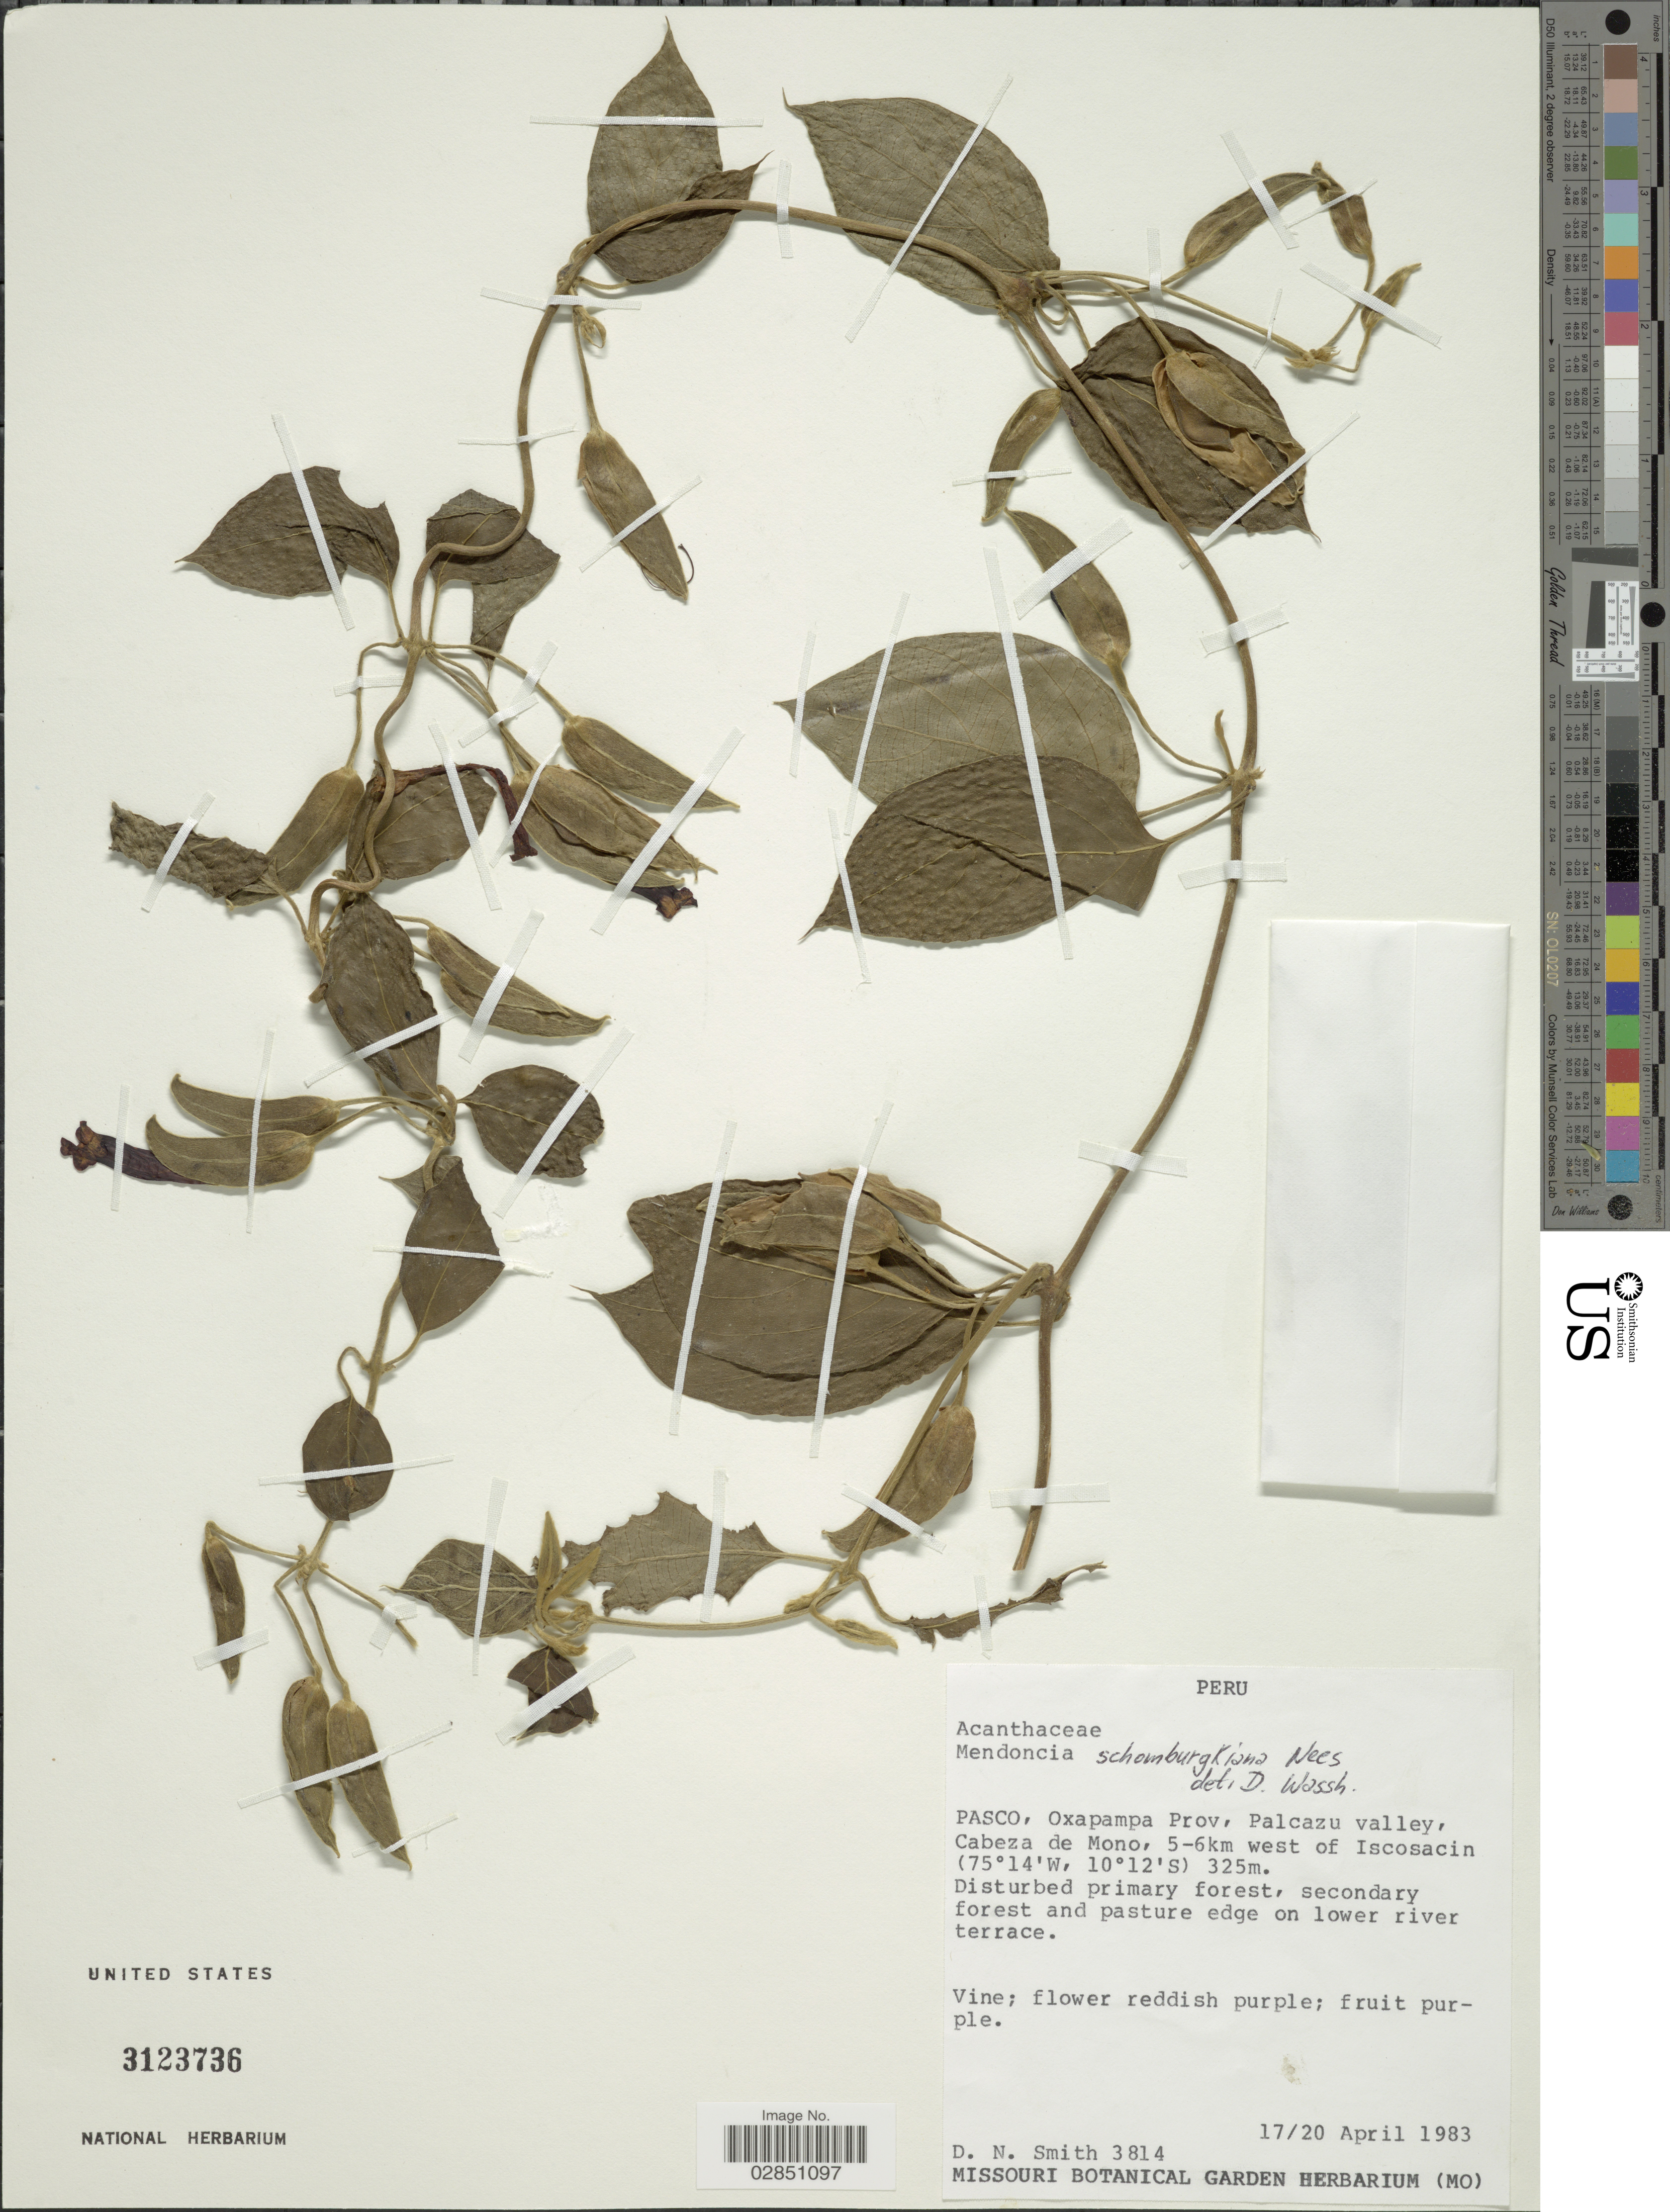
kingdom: Plantae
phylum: Tracheophyta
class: Magnoliopsida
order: Lamiales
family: Acanthaceae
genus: Mendoncia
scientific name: Mendoncia hoffmannseggiana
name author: Nees in DC.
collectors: D. Smith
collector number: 3814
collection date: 1983-04-17/1983-04-20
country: Peru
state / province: Pasco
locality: Oxampampa Prov., Palcazu valley, Cabeza de Mono, 5-6km west of Iscosacin.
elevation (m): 325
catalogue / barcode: US 3123736